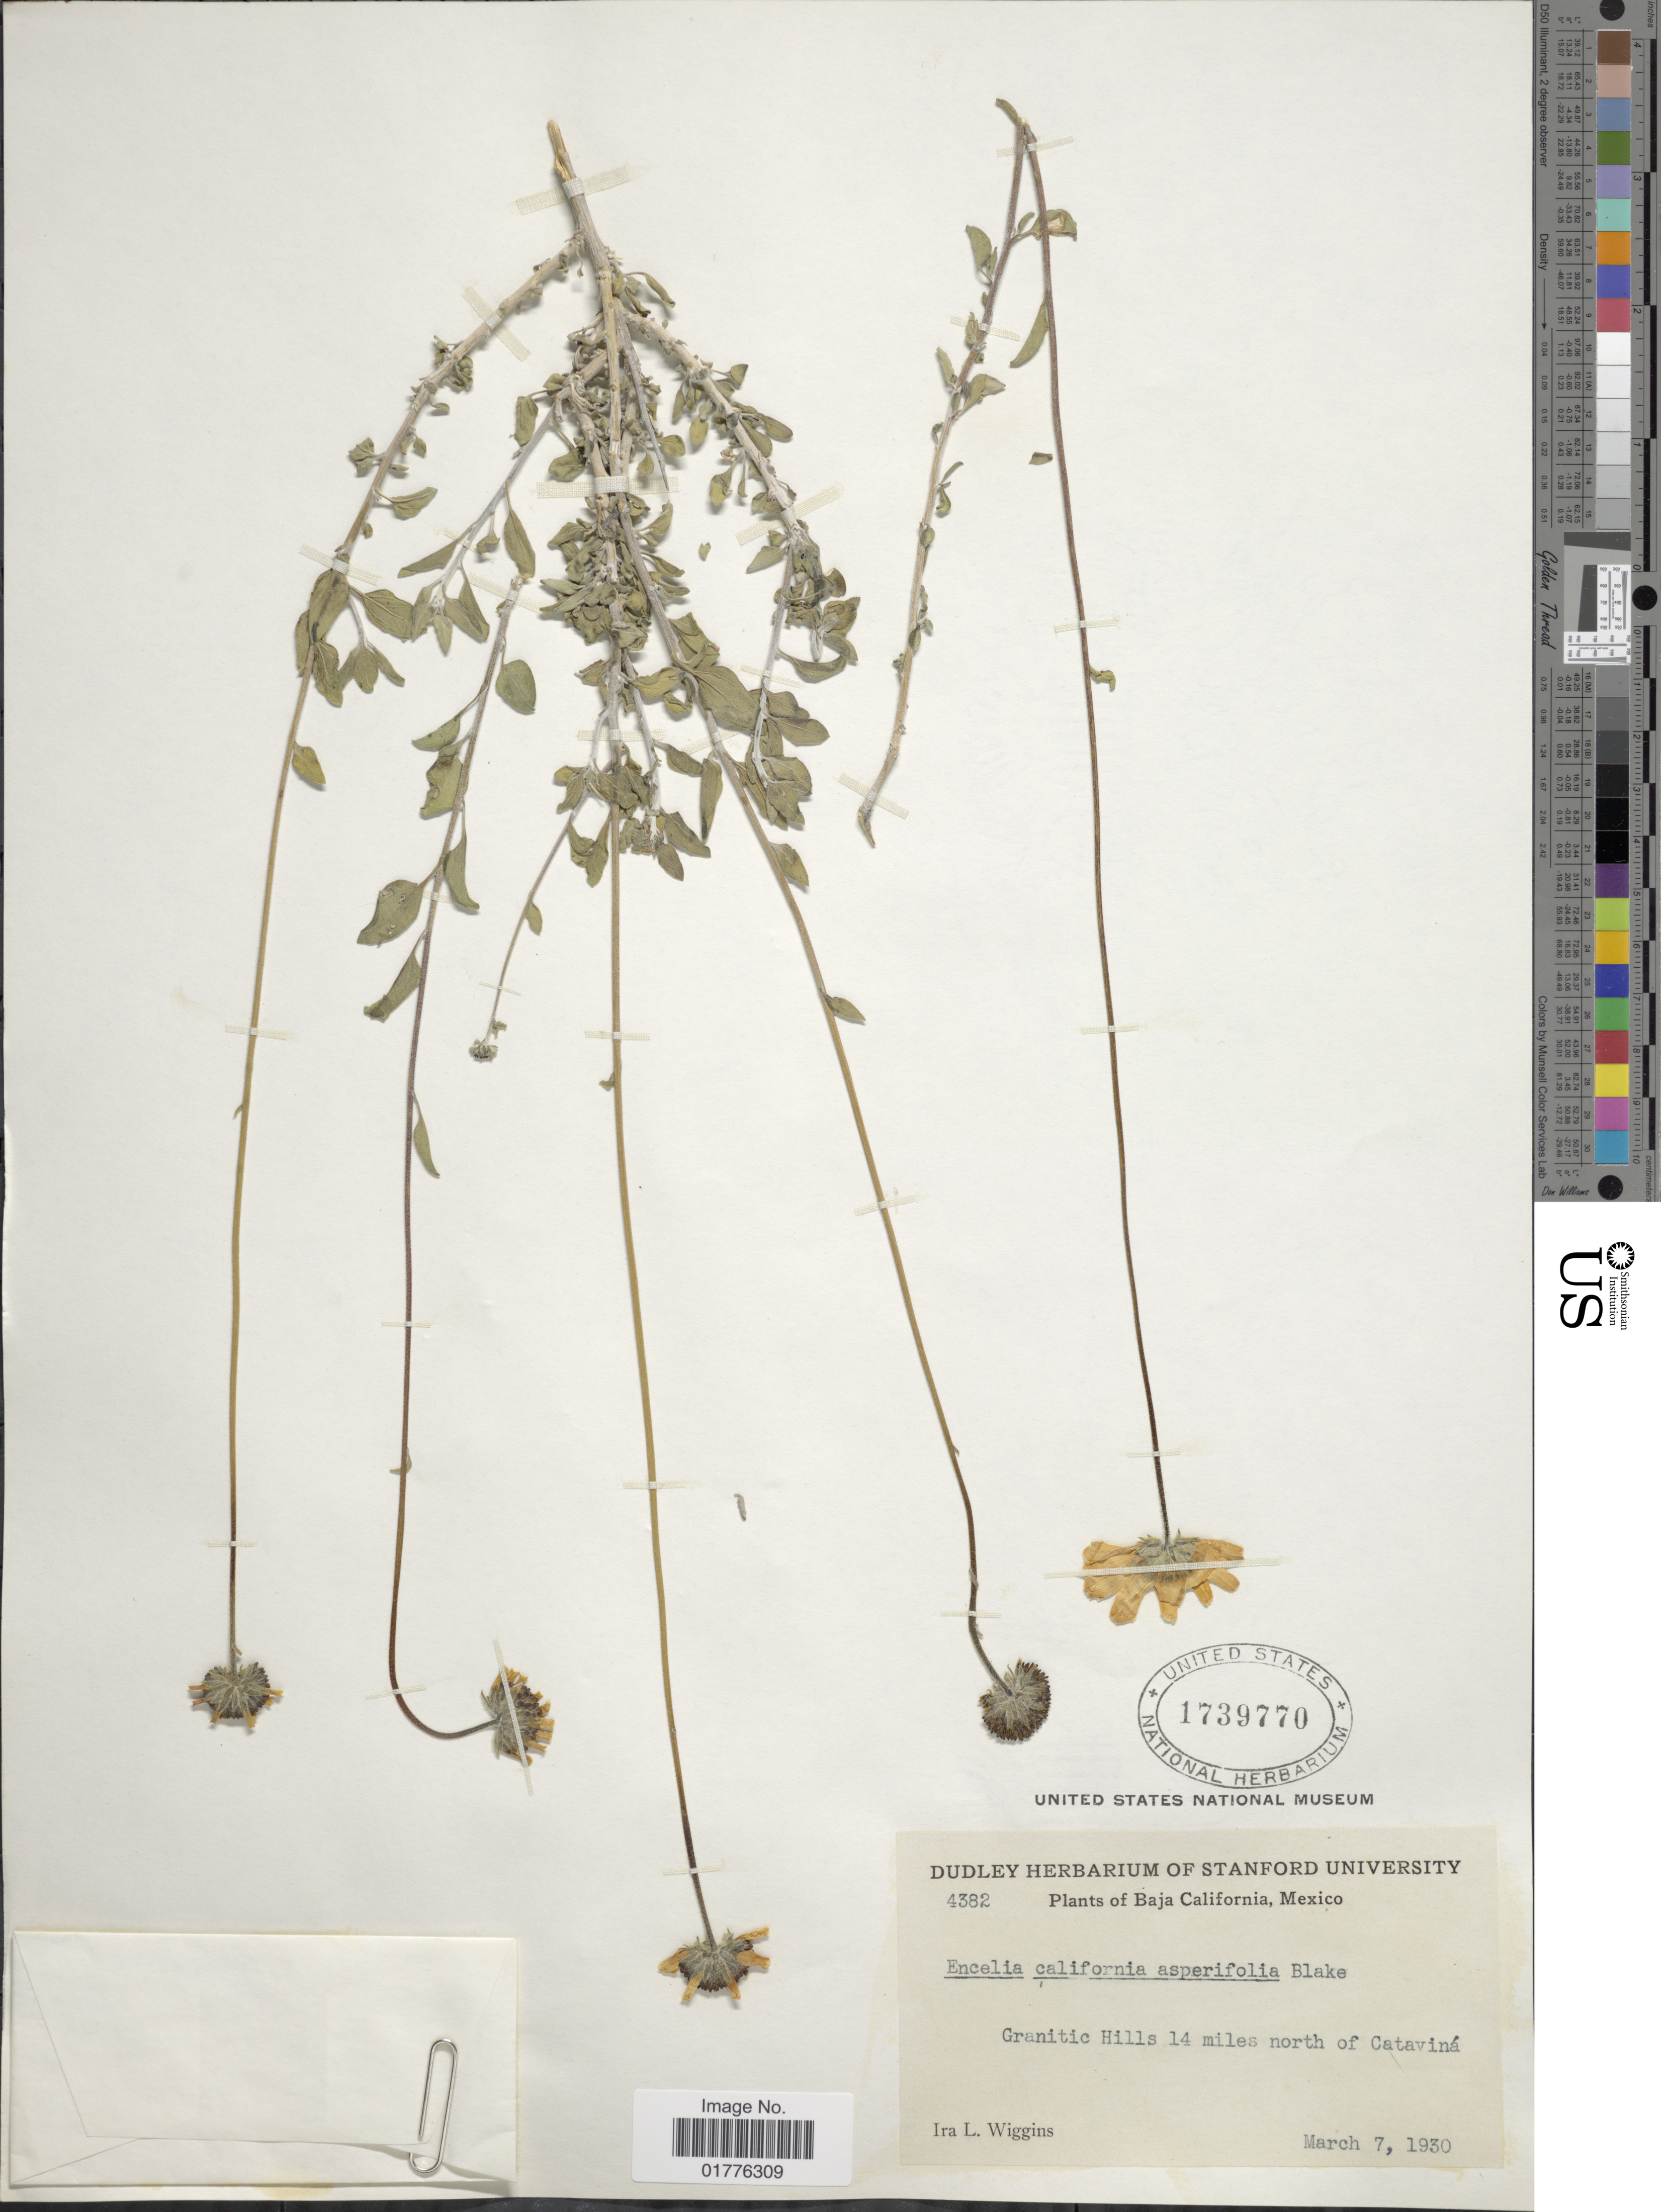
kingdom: Plantae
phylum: Tracheophyta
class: Magnoliopsida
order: Asterales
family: Asteraceae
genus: Encelia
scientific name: Encelia californica var. asperifolia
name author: S.F. Blake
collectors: I. L. Wiggins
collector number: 4382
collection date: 1930-03-07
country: Mexico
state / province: Baja California Sur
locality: Granitic Hills 14 miles north of Catavina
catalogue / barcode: US 1739770